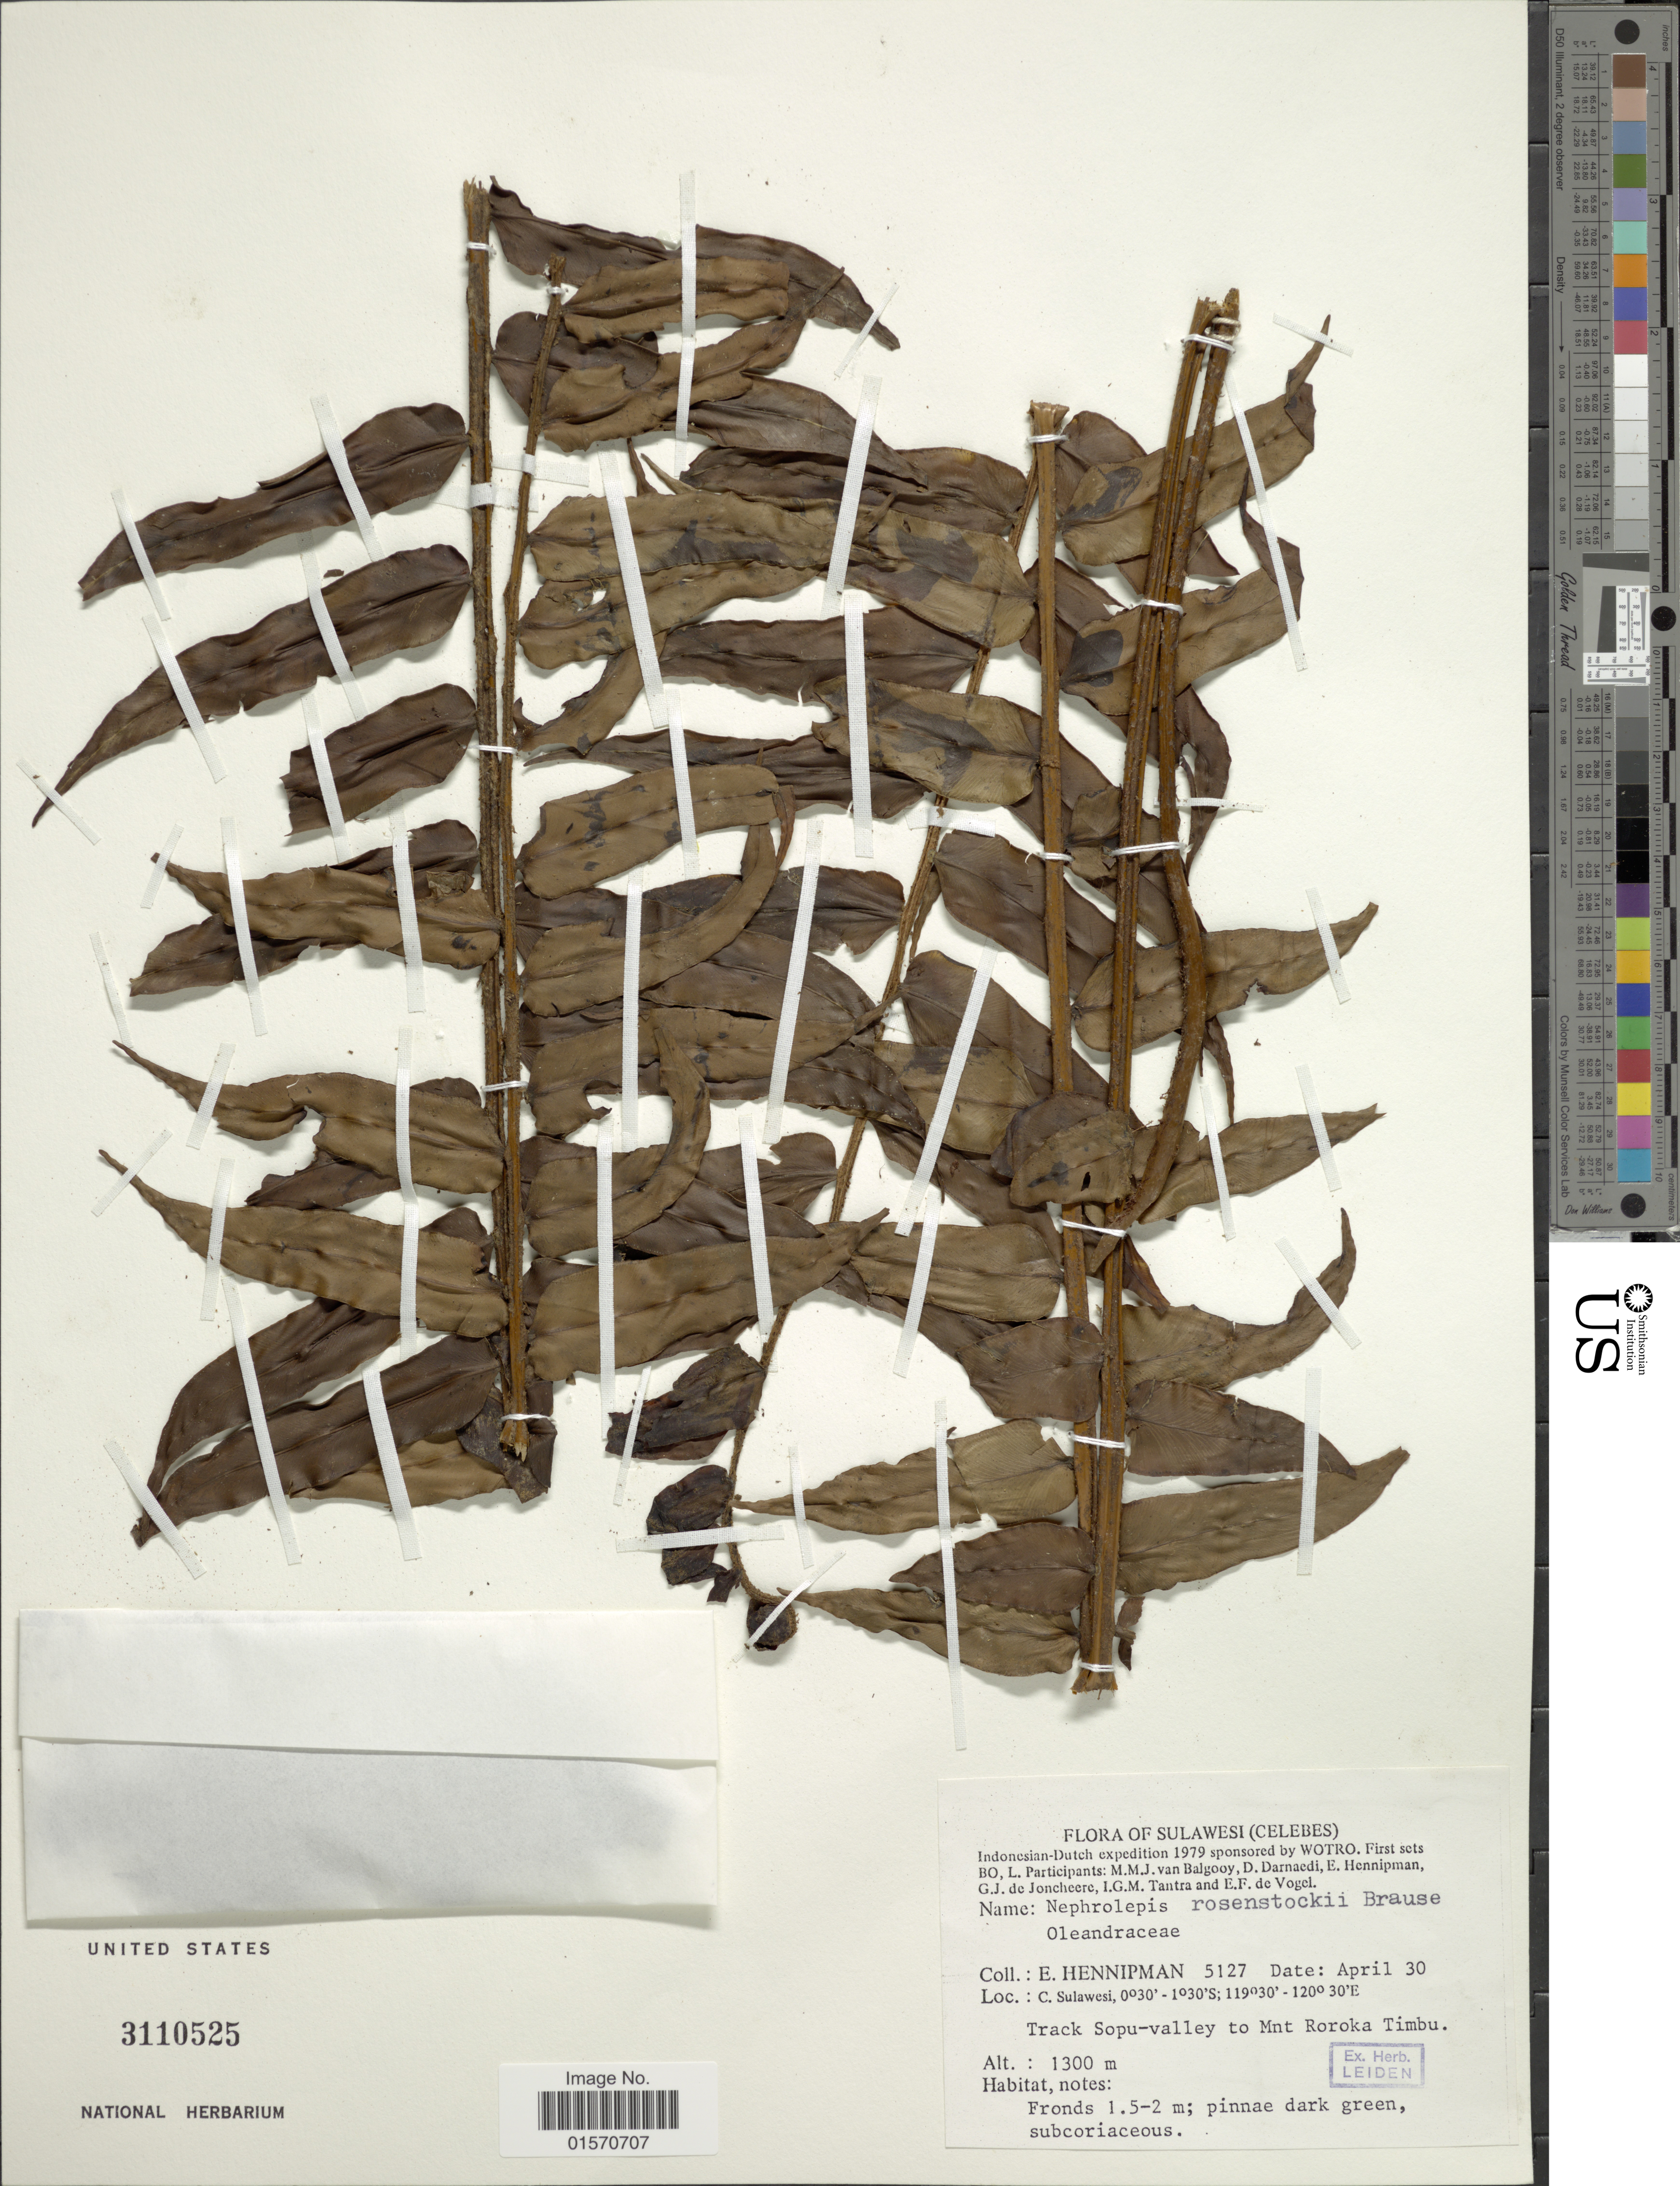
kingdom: Plantae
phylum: Tracheophyta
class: Polypodiopsida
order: Polypodiales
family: Nephrolepidaceae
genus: Nephrolepis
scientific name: Nephrolepis rosenstockii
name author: Brause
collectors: E. Hennipman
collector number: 5127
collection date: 1979-04-30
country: Indonesia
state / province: Sulawesi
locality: Sulawesi (Celebes). C. Sulawesi. Track Sopu-valley to Mnt Roroka Timbu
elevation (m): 1300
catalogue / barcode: US 3110525